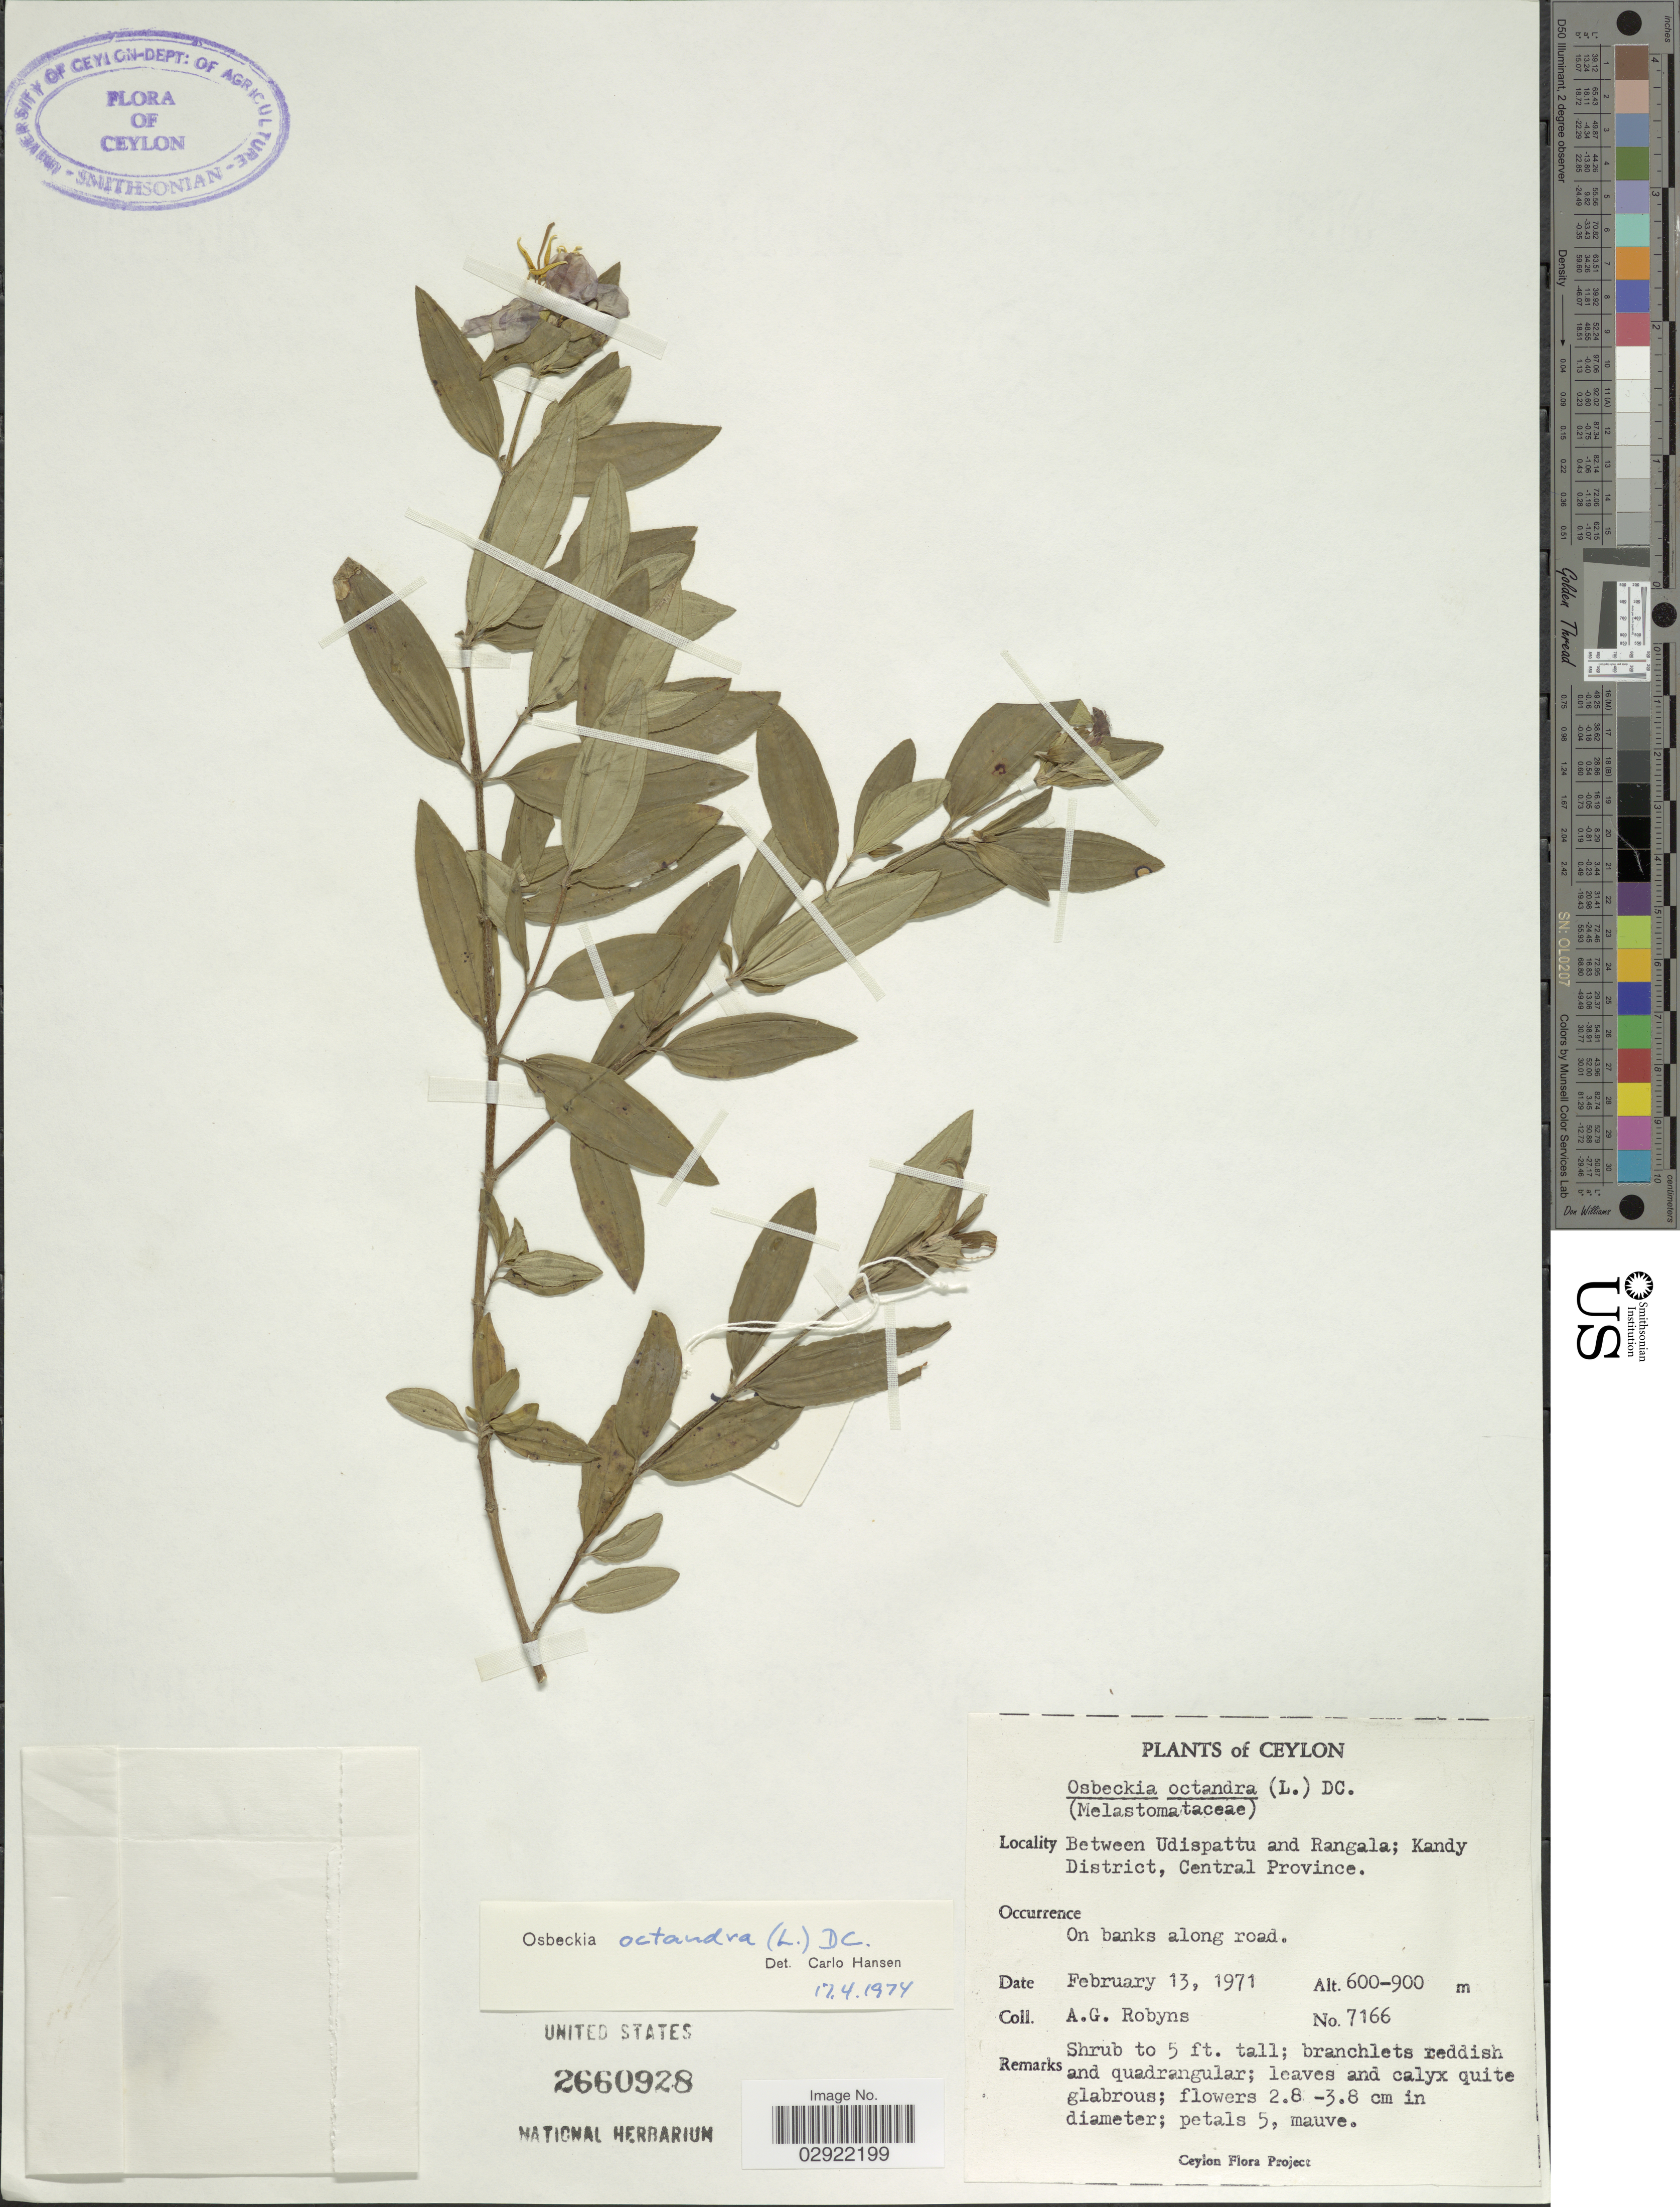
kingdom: Plantae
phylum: Tracheophyta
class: Magnoliopsida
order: Myrtales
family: Melastomataceae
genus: Osbeckia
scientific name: Osbeckia octandra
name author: DC.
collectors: A. Robyns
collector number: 7166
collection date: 1971-02-13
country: Sri Lanka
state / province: Central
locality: Ceylon. Between Udispattu and Rangala; Kandy District.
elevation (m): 600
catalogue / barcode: US 2660928